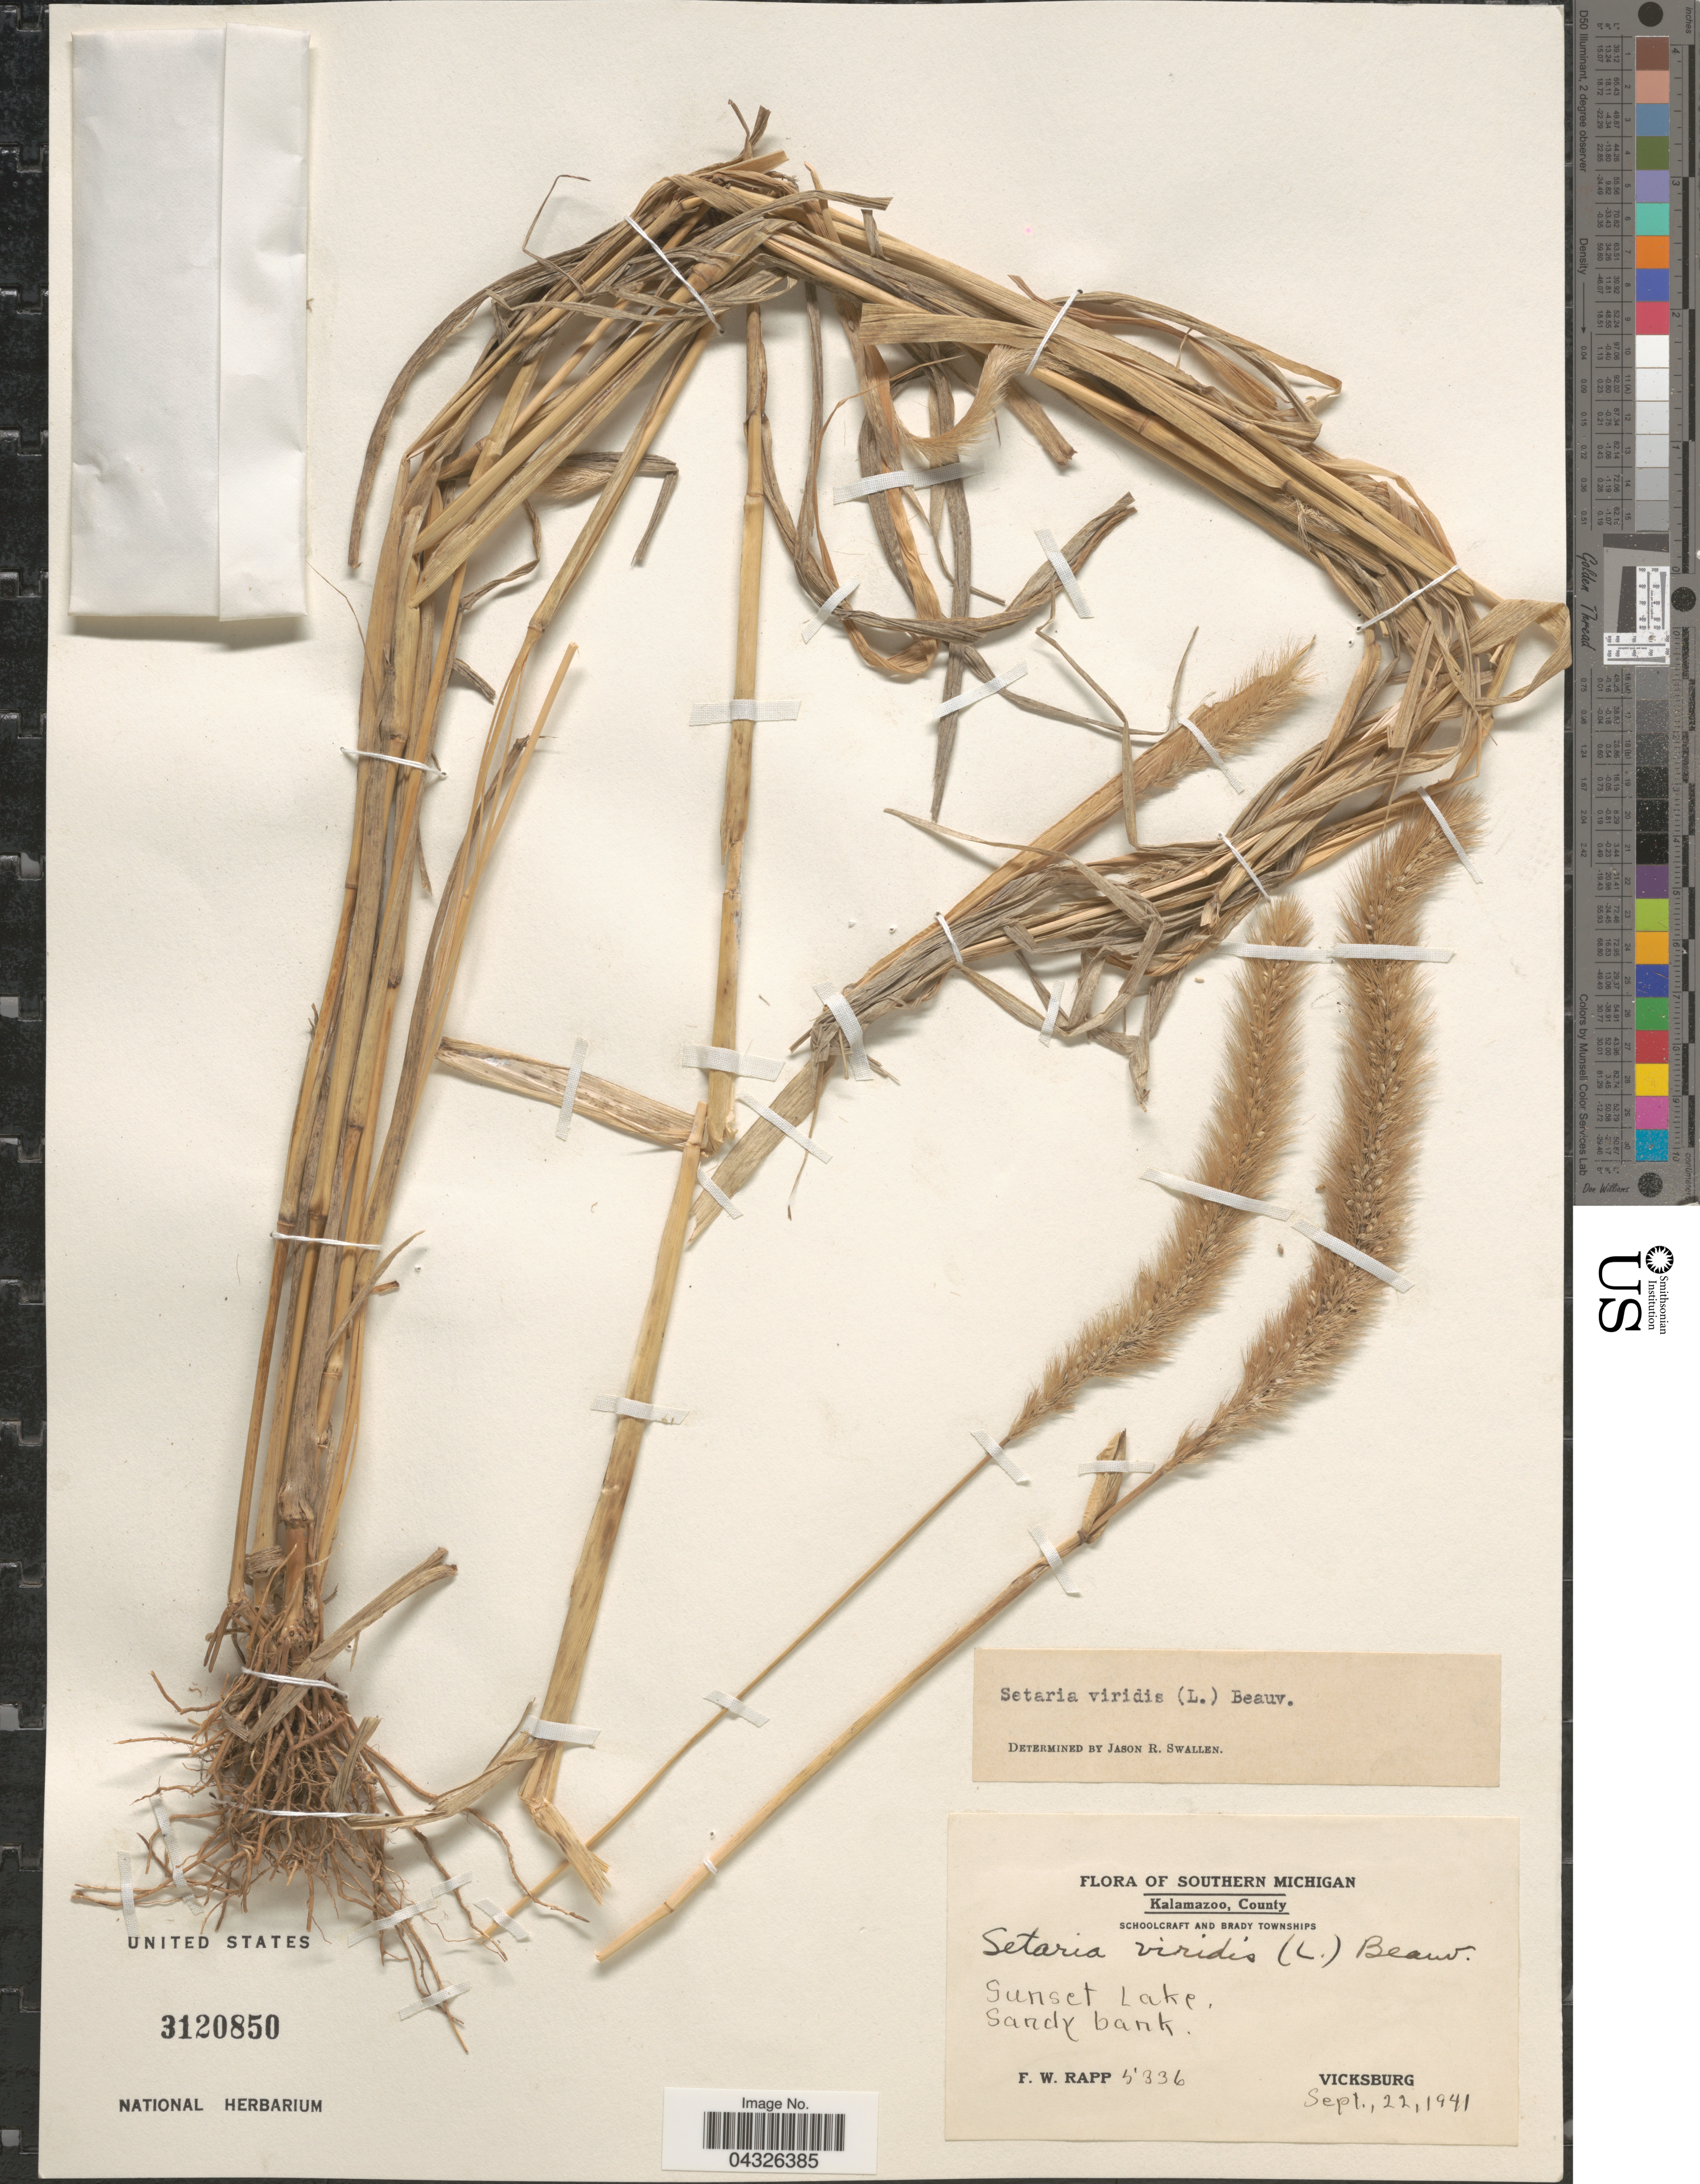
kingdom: Plantae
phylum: Tracheophyta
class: Liliopsida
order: Poales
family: Poaceae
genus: Setaria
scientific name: Setaria viridis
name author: (L.) P. Beauv.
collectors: F. Rapp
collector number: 5336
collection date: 1941-09-22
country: United States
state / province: Michigan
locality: Southern Michigan. Kalamazoo, County. Schoolcraft and Brady Townships. Sunset Lake, Sandy bank. Vicksburg.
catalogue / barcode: US 3120850